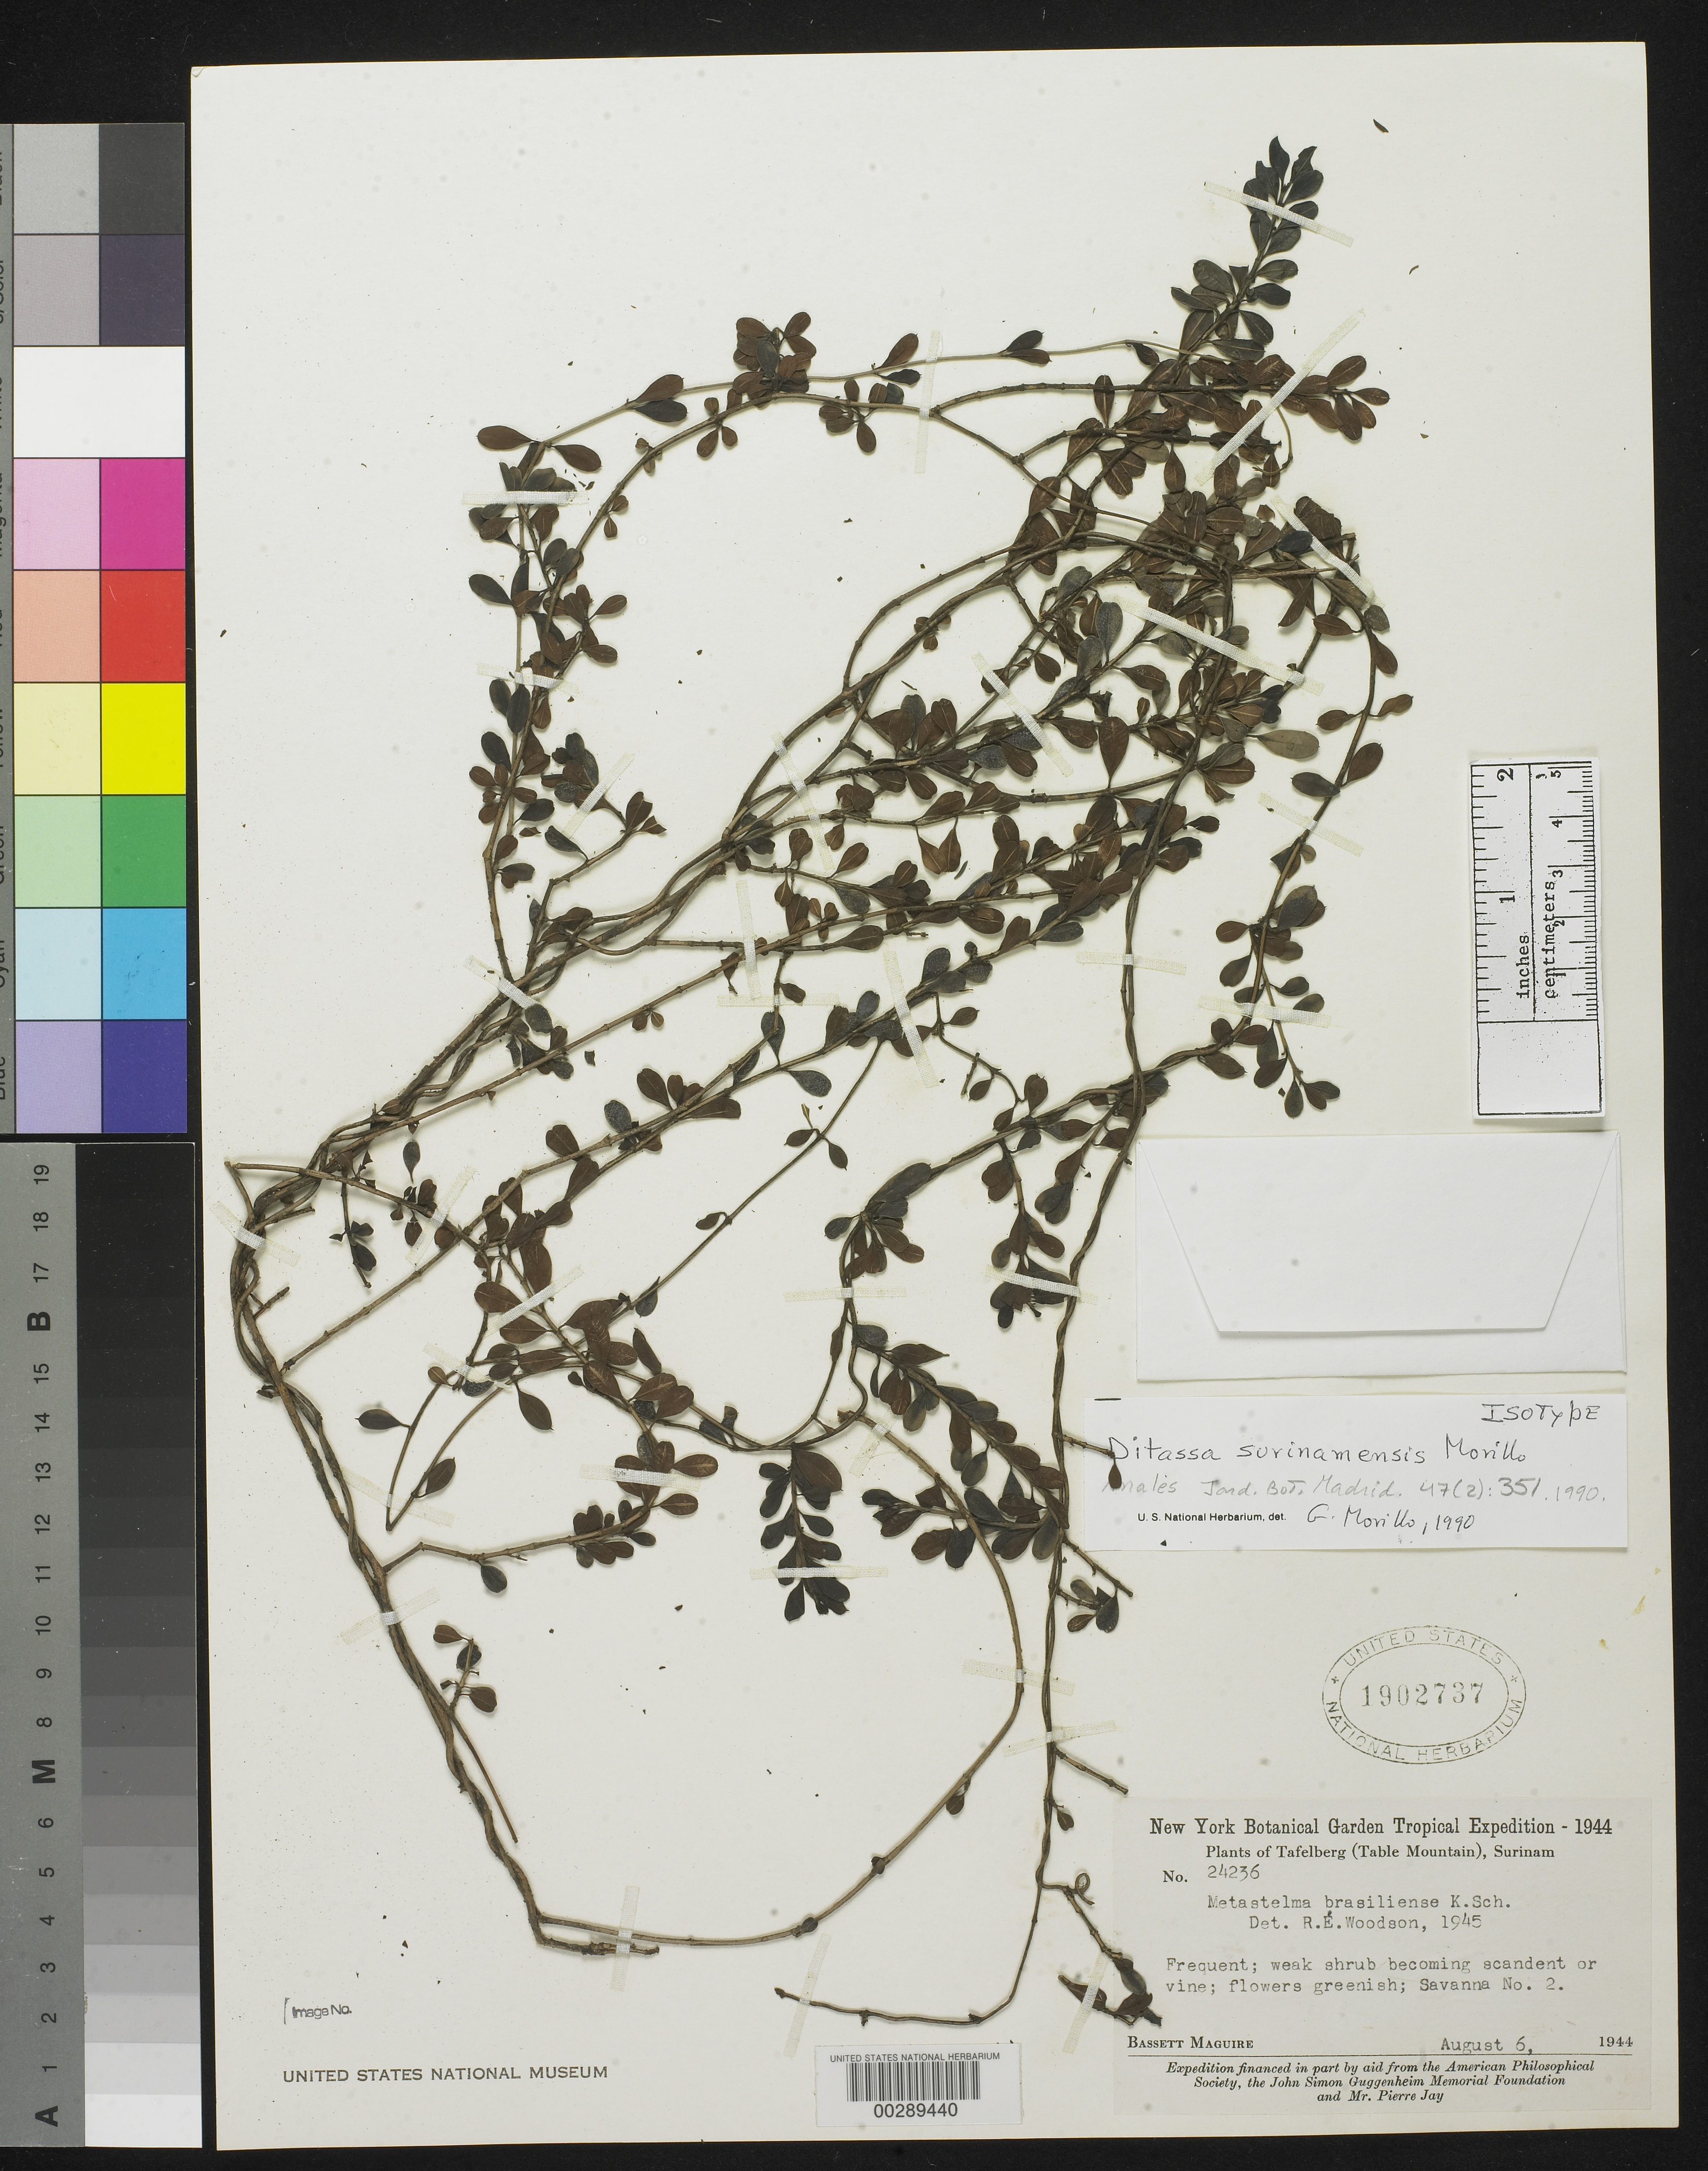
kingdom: Plantae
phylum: Tracheophyta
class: Magnoliopsida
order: Gentianales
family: Apocynaceae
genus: Ditassa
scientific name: Ditassa surinamensis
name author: Morillo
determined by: Morillo, G. N.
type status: Isotype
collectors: B. Maguire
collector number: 24236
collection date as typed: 06 Aug 1944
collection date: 1944-08-06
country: Suriname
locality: Tafelberg, Table Mountain, savanna no. 2.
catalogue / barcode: US 1902737